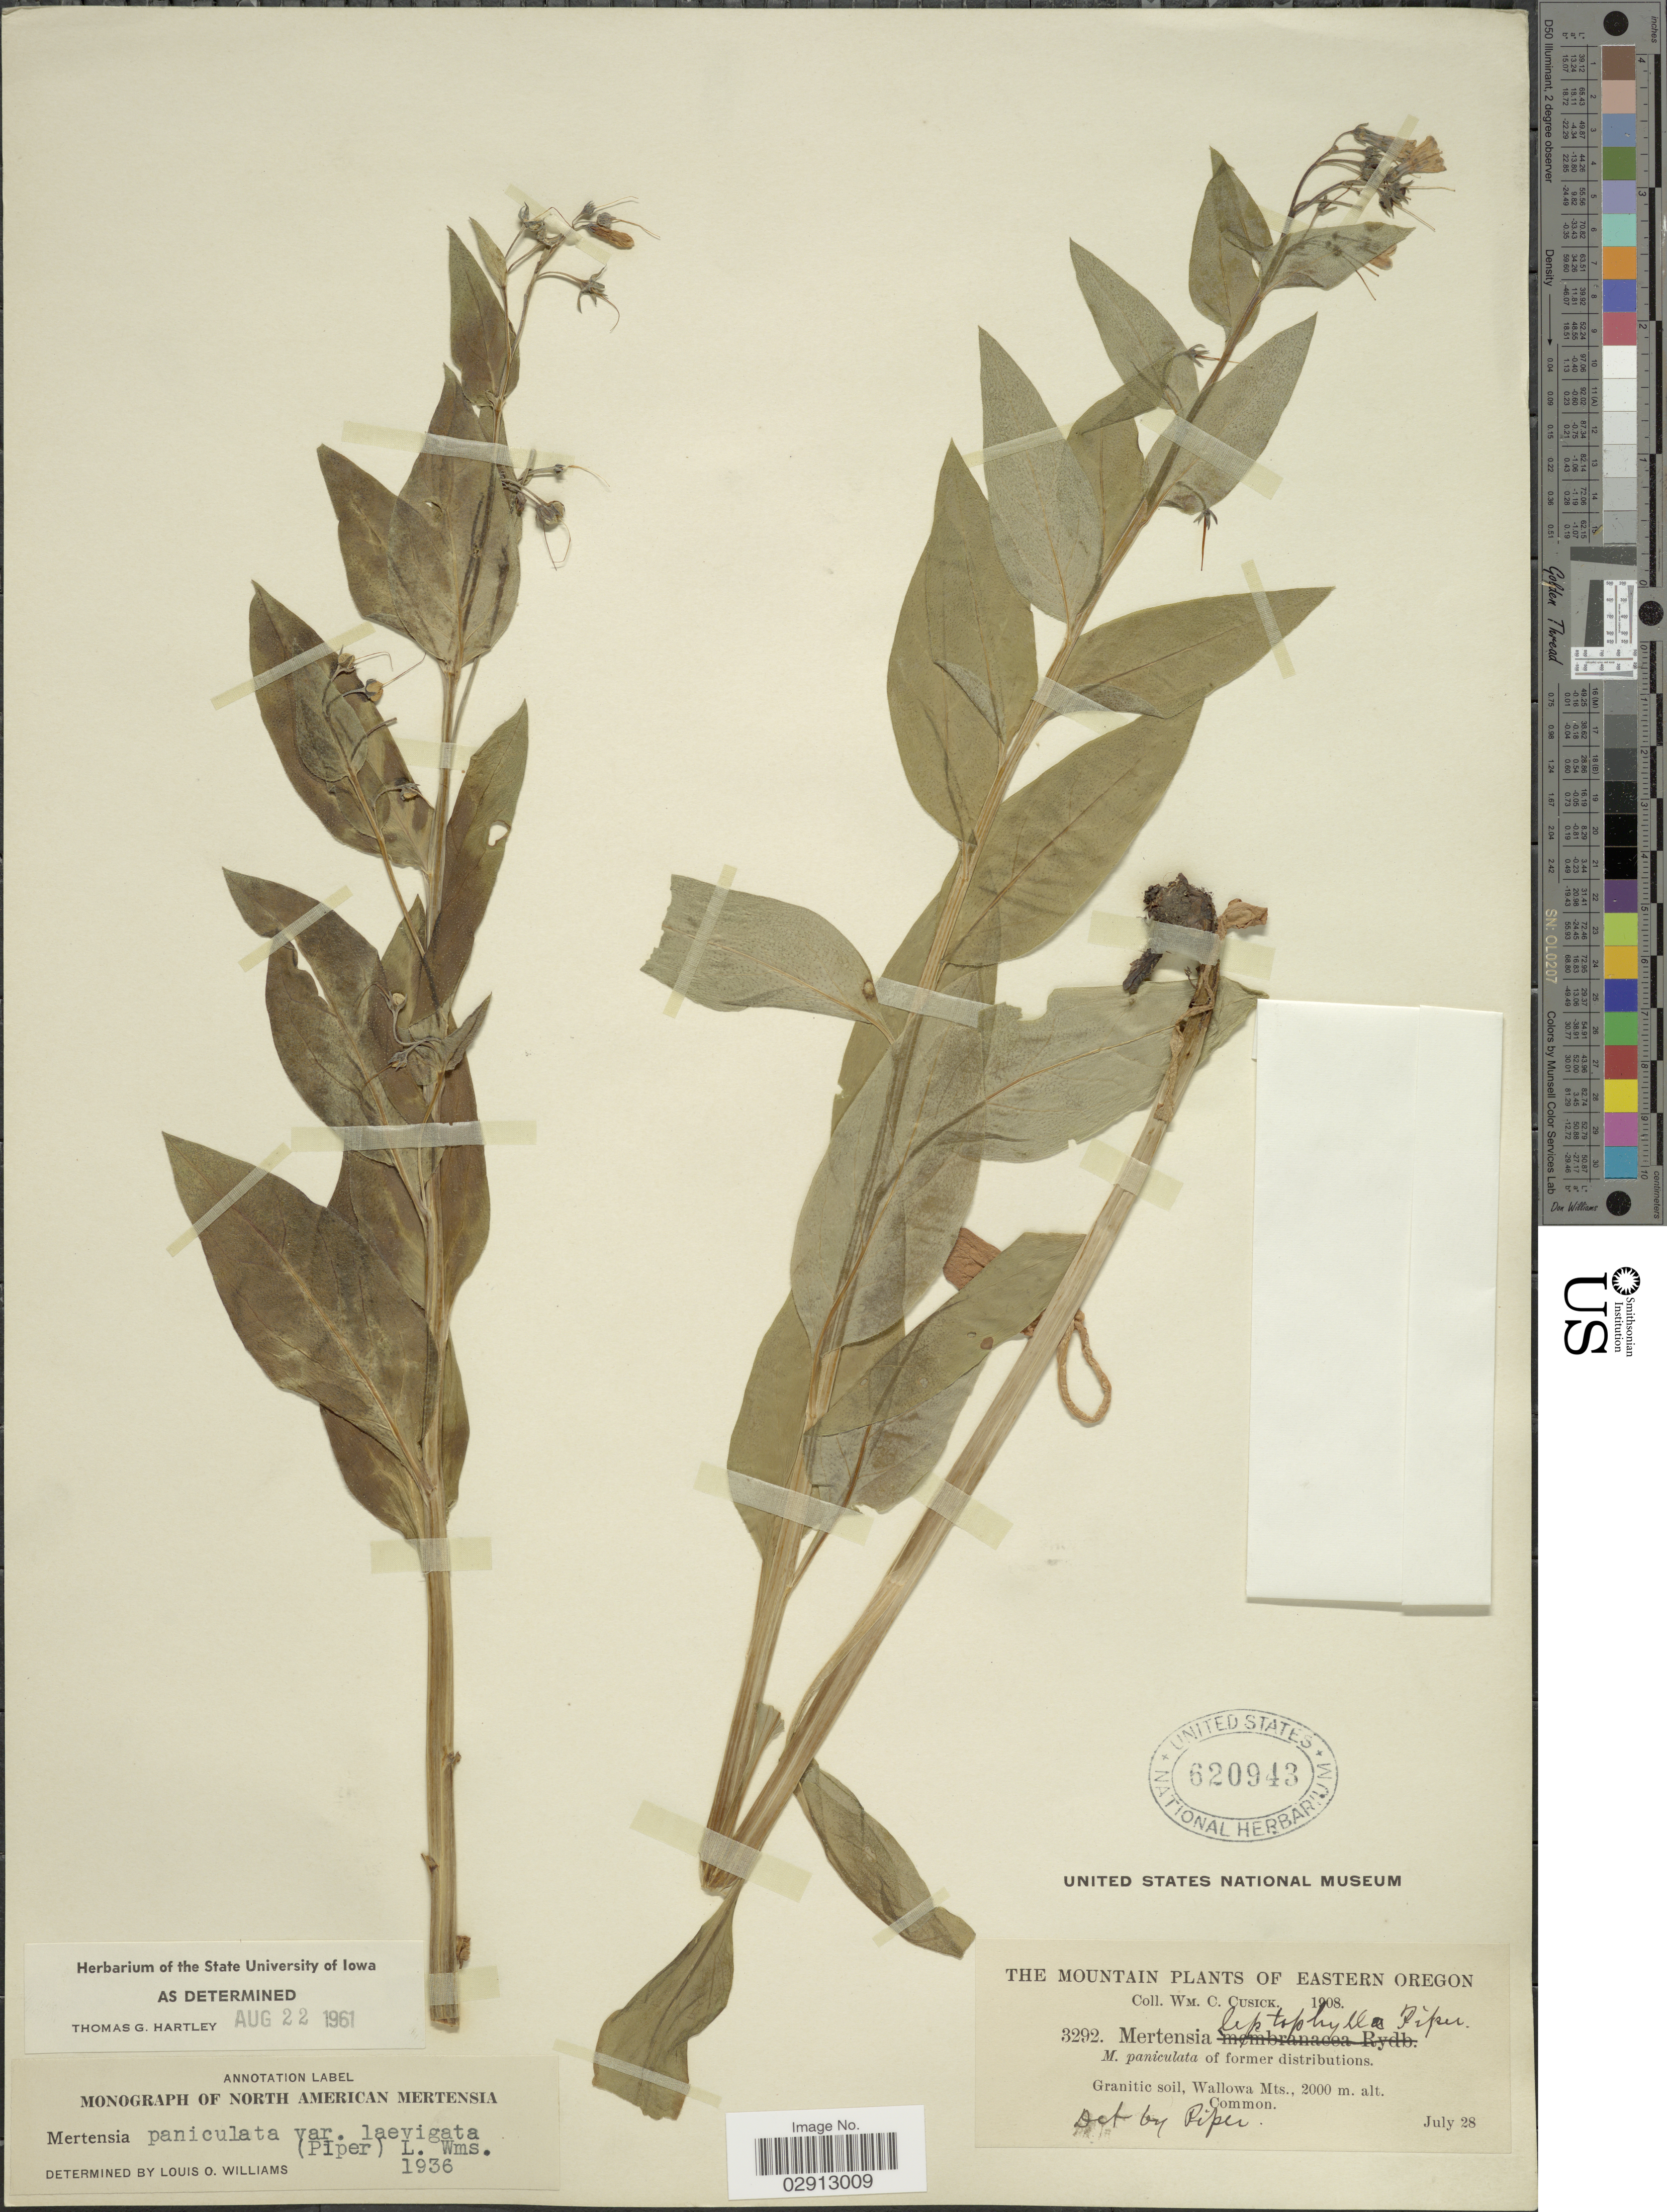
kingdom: Plantae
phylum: Tracheophyta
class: Magnoliopsida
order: Boraginales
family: Boraginaceae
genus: Mertensia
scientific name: Mertensia paniculata var. laevigata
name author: (Piper) L.O. Williams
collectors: W. C. Cusick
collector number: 3292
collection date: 1908-07-28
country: United States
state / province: Oregon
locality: Eastern Oregon. Wallowa Mts.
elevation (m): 2000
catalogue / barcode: US 620943